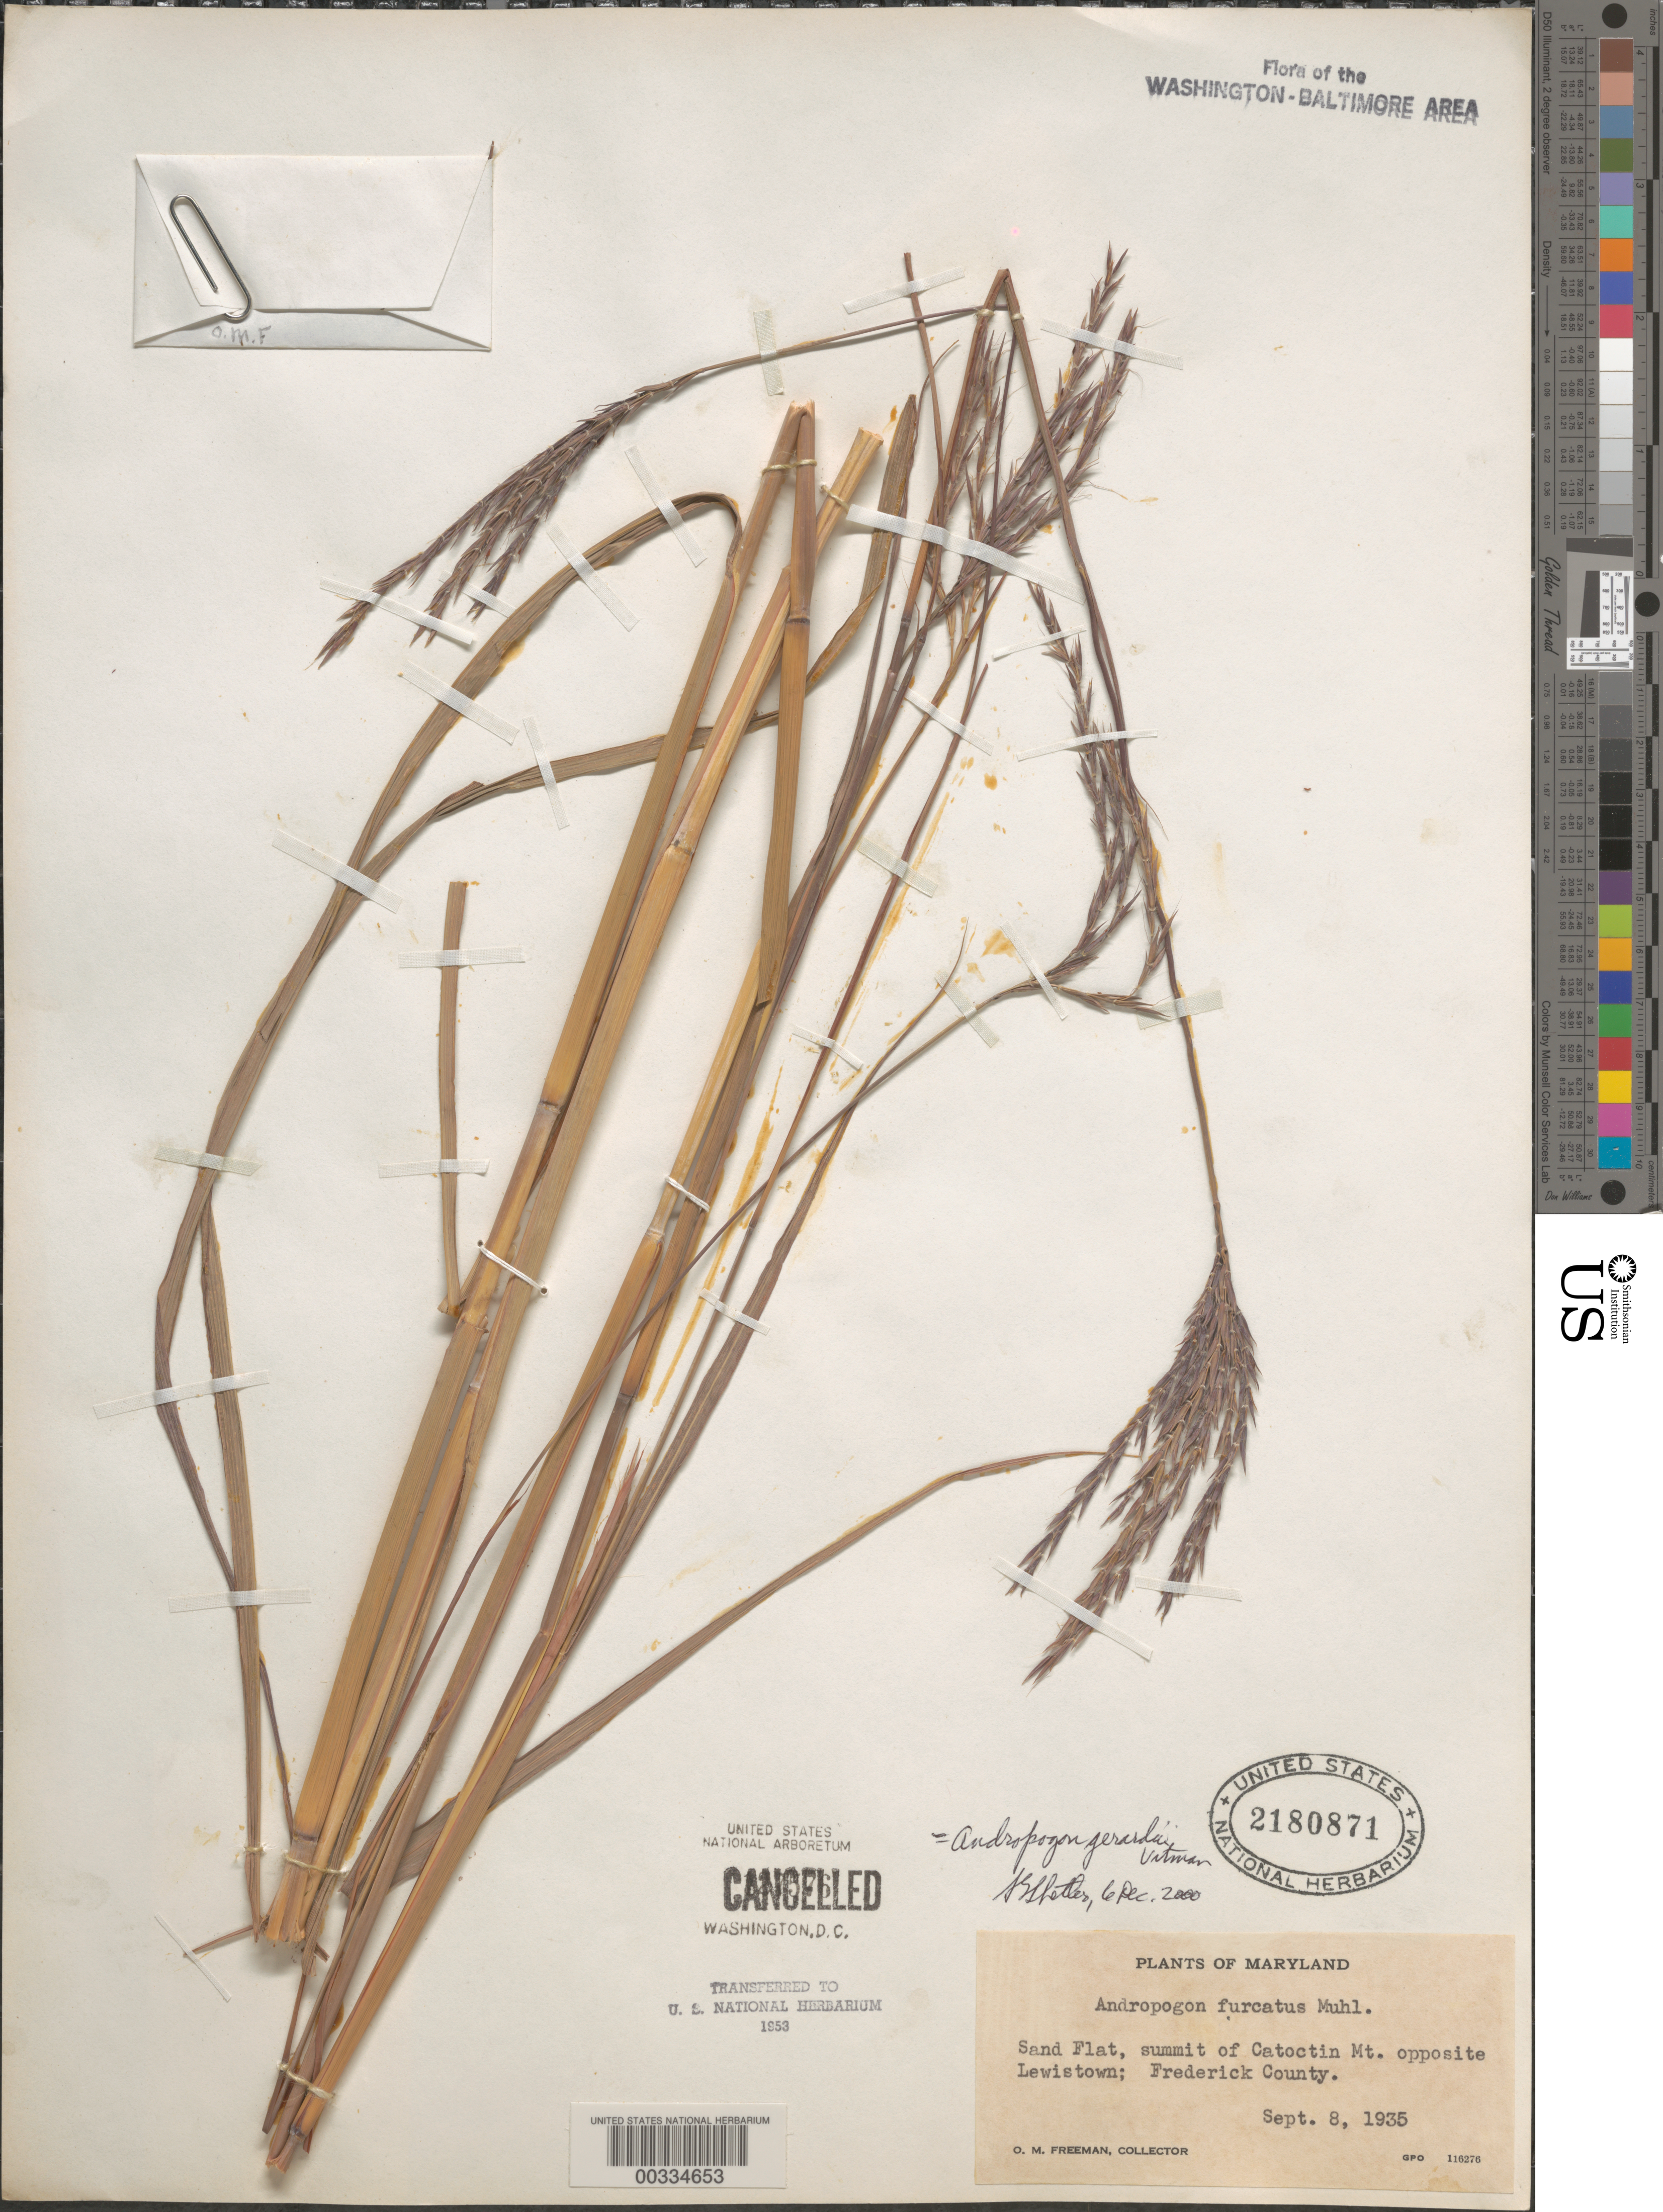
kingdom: Plantae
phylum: Tracheophyta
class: Liliopsida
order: Poales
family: Poaceae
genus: Andropogon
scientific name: Andropogon gerardii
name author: Vitman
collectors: O. Freeman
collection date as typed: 08 Sep 1935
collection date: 1935-09-08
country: United States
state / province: Maryland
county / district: Frederick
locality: Summit of Catoctin Mt. opposite Lewistown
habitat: Sand flat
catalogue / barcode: US 2180871